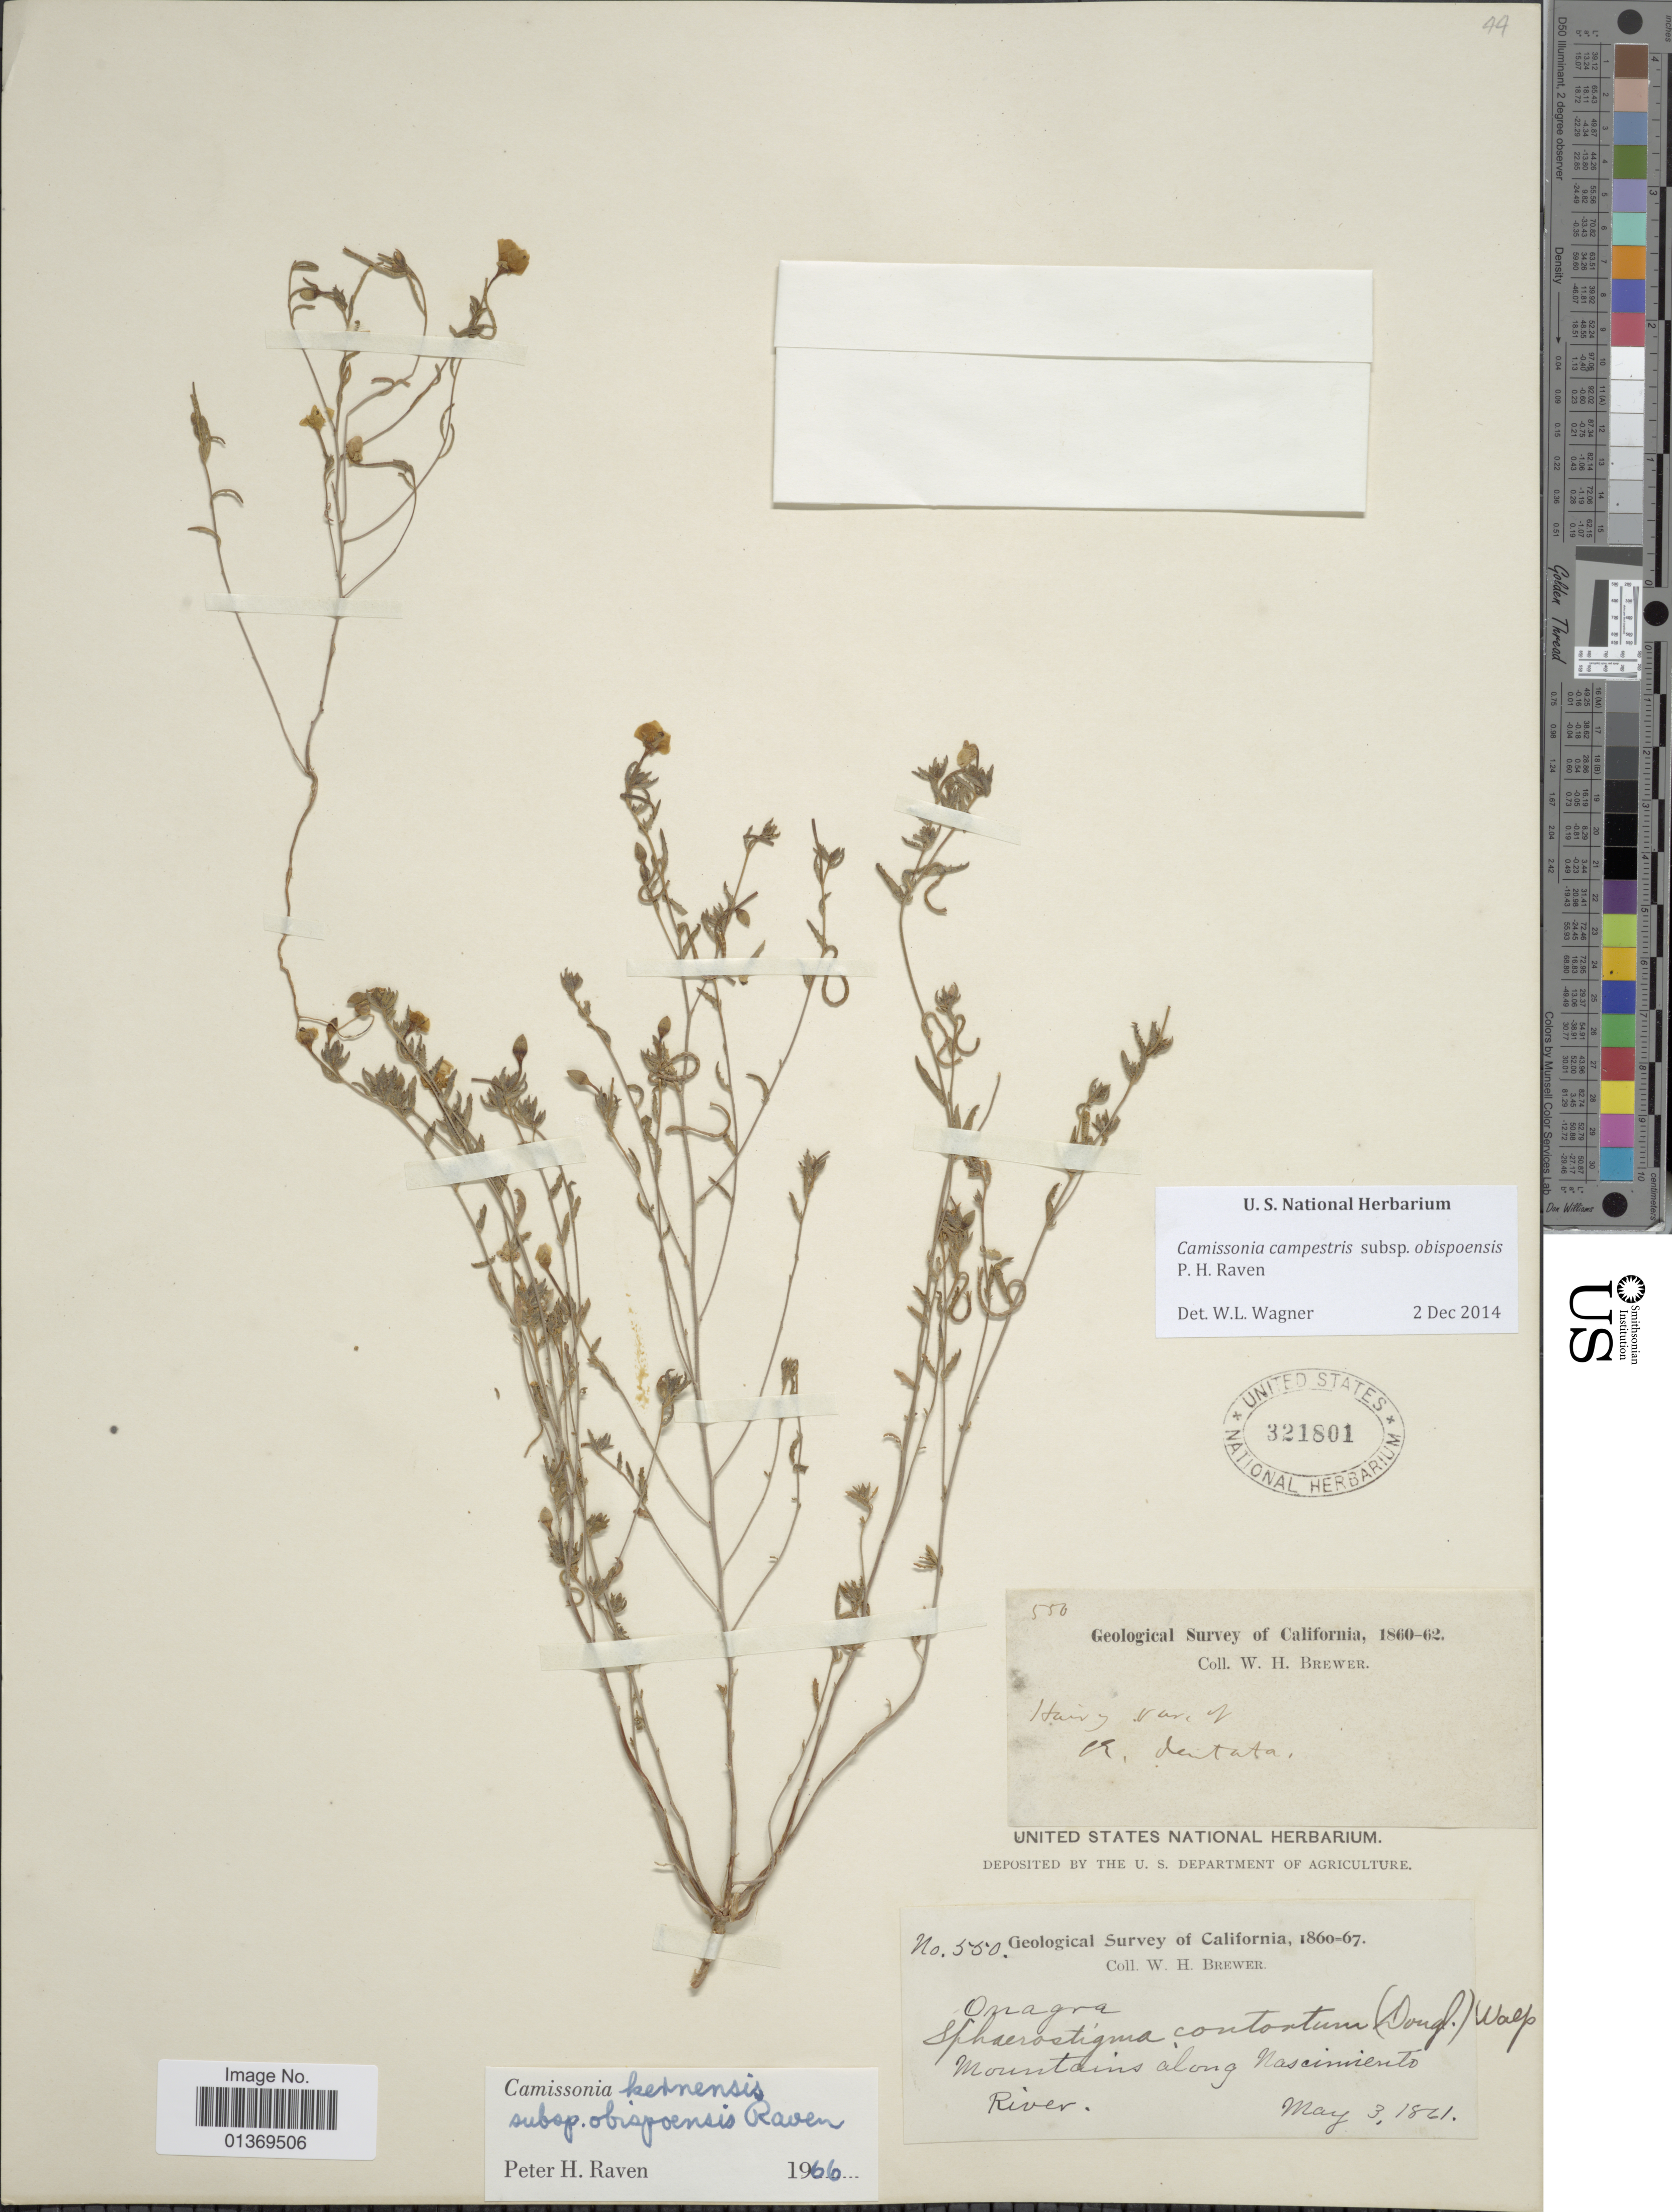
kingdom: Plantae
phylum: Tracheophyta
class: Magnoliopsida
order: Myrtales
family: Onagraceae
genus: Camissonia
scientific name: Camissonia campestris subsp. obispoensis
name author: P.H. Raven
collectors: W. H. Brewer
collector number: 550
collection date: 1861-05-03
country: United States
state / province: California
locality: Mountains along Nascimiento River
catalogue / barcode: US 321801